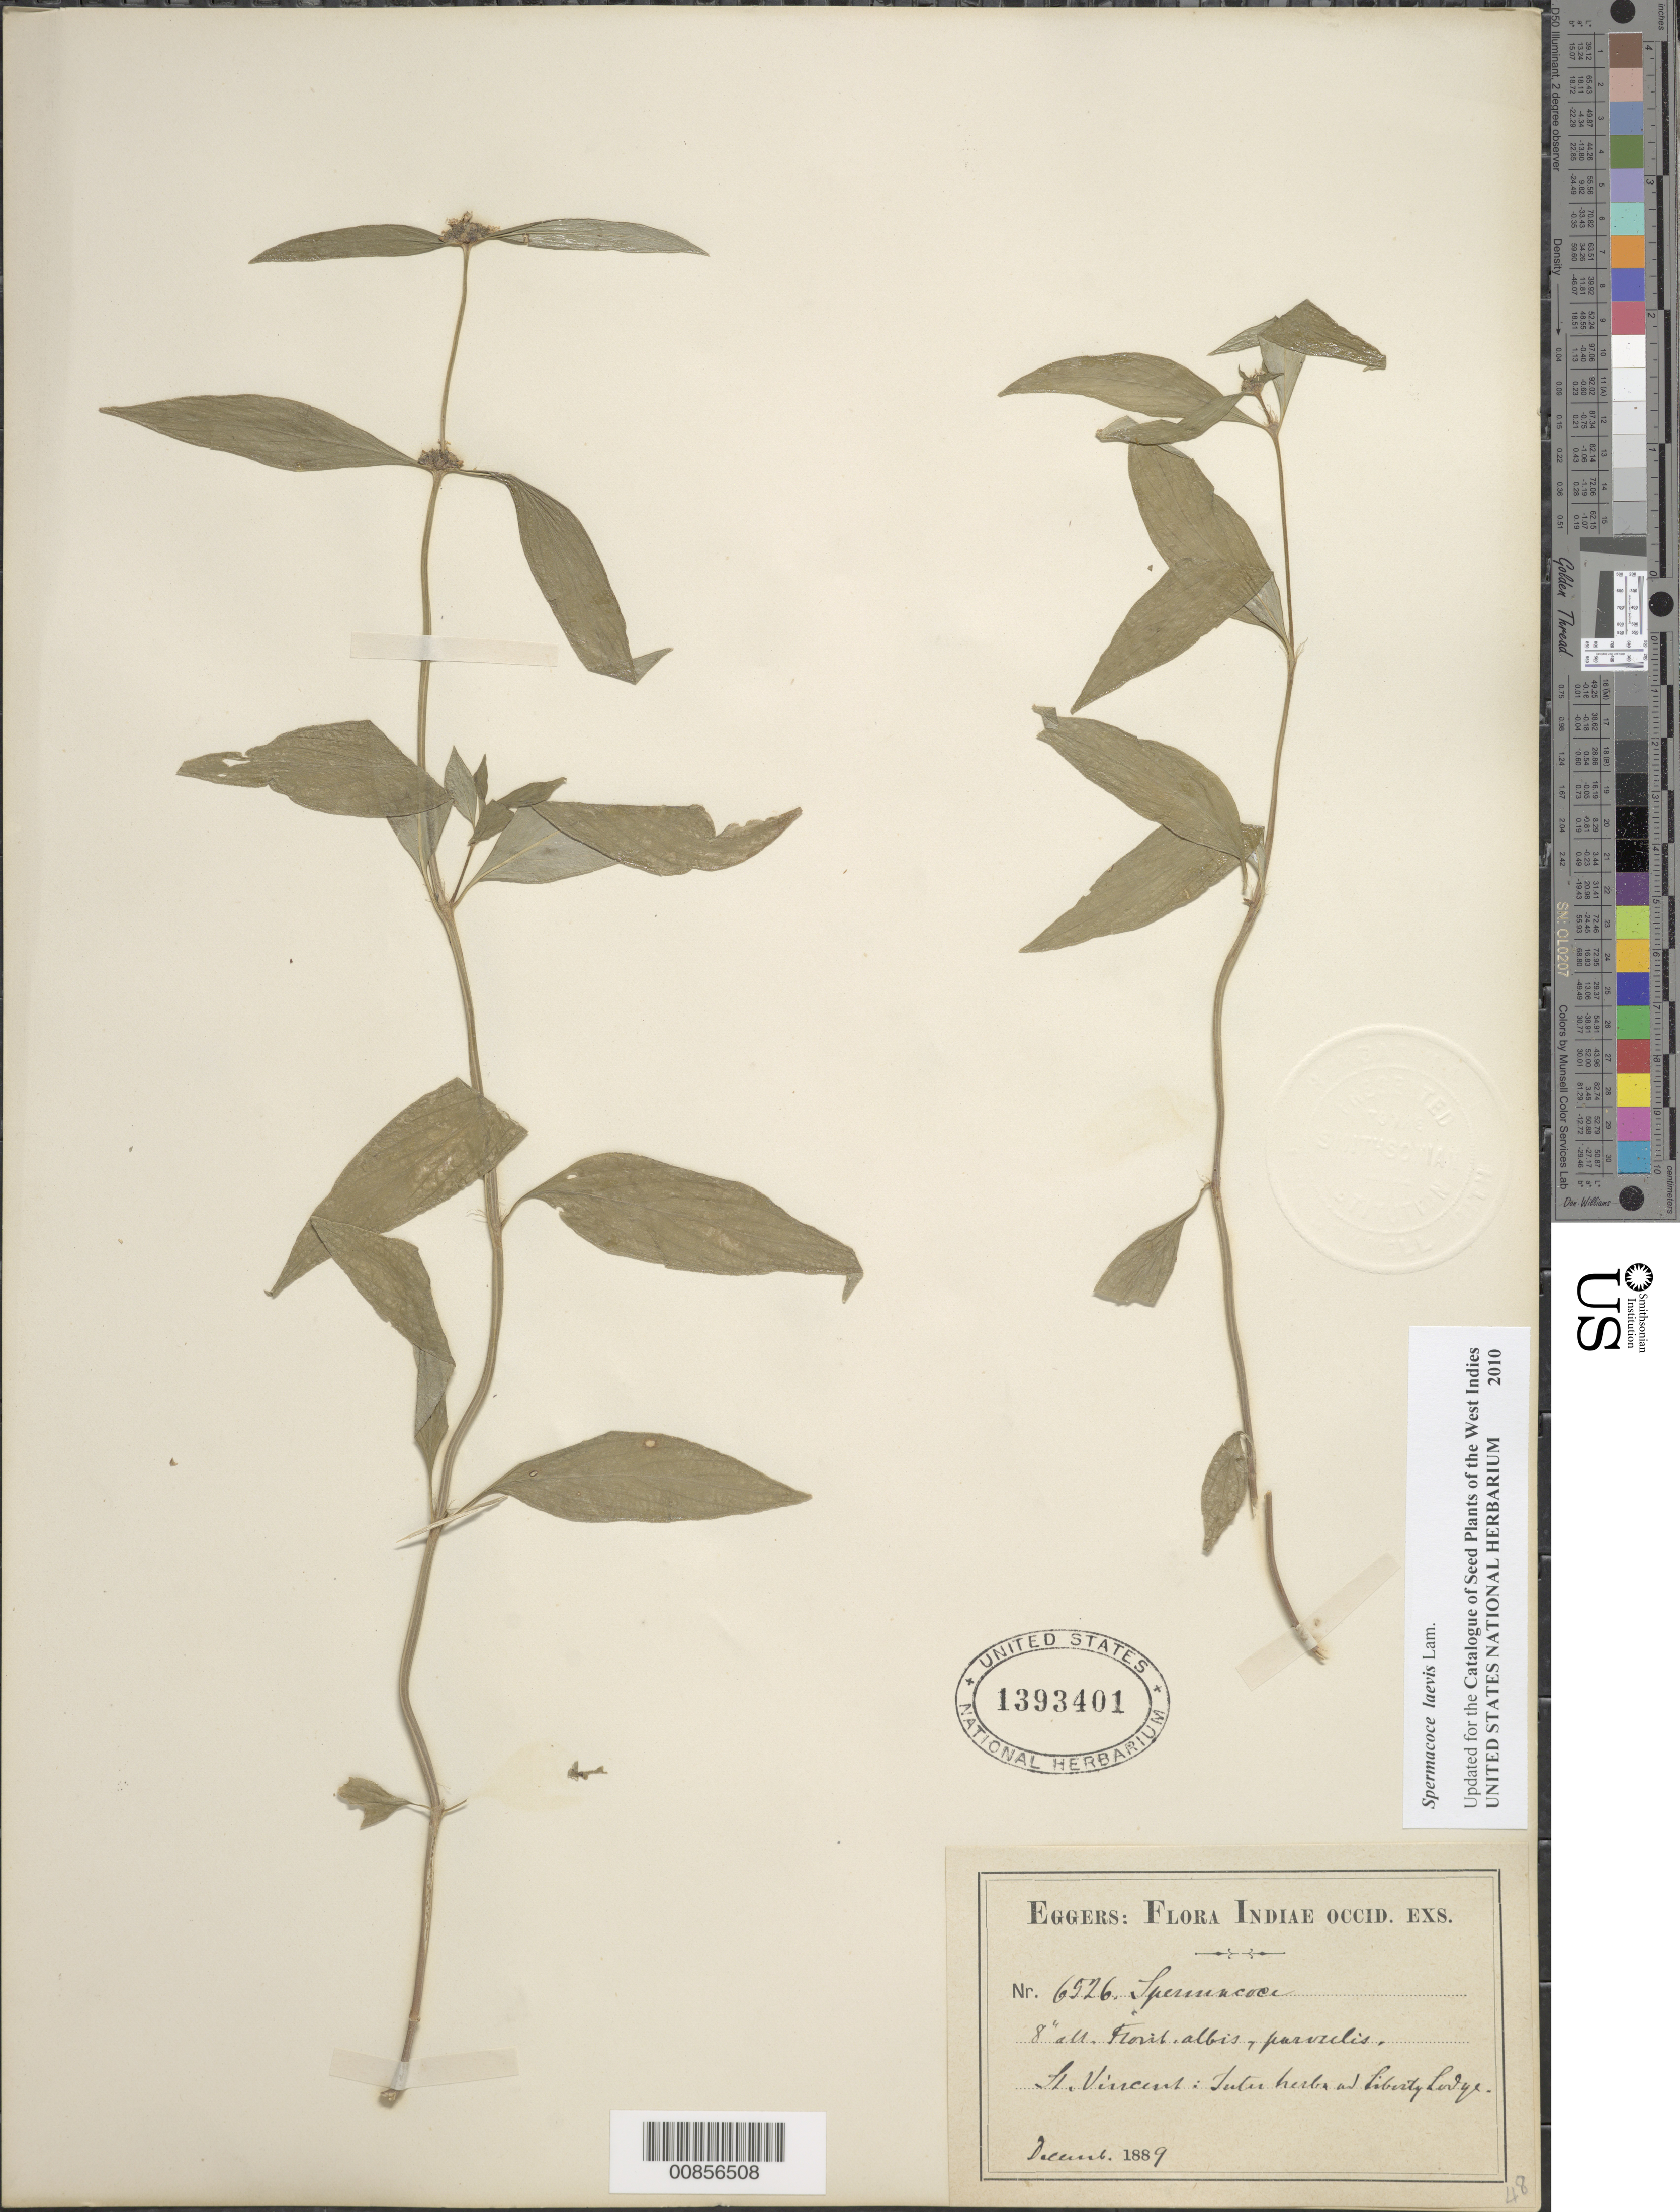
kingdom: Plantae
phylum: Tracheophyta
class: Magnoliopsida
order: Gentianales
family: Rubiaceae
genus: Spermacoce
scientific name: Spermacoce laevis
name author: Lam.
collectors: H. F. A. von Eggers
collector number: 6926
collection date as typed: Dec 1889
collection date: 1889-12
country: St. Vincent - Grenadines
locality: Ad Liberty Lodge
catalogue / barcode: US 1393401